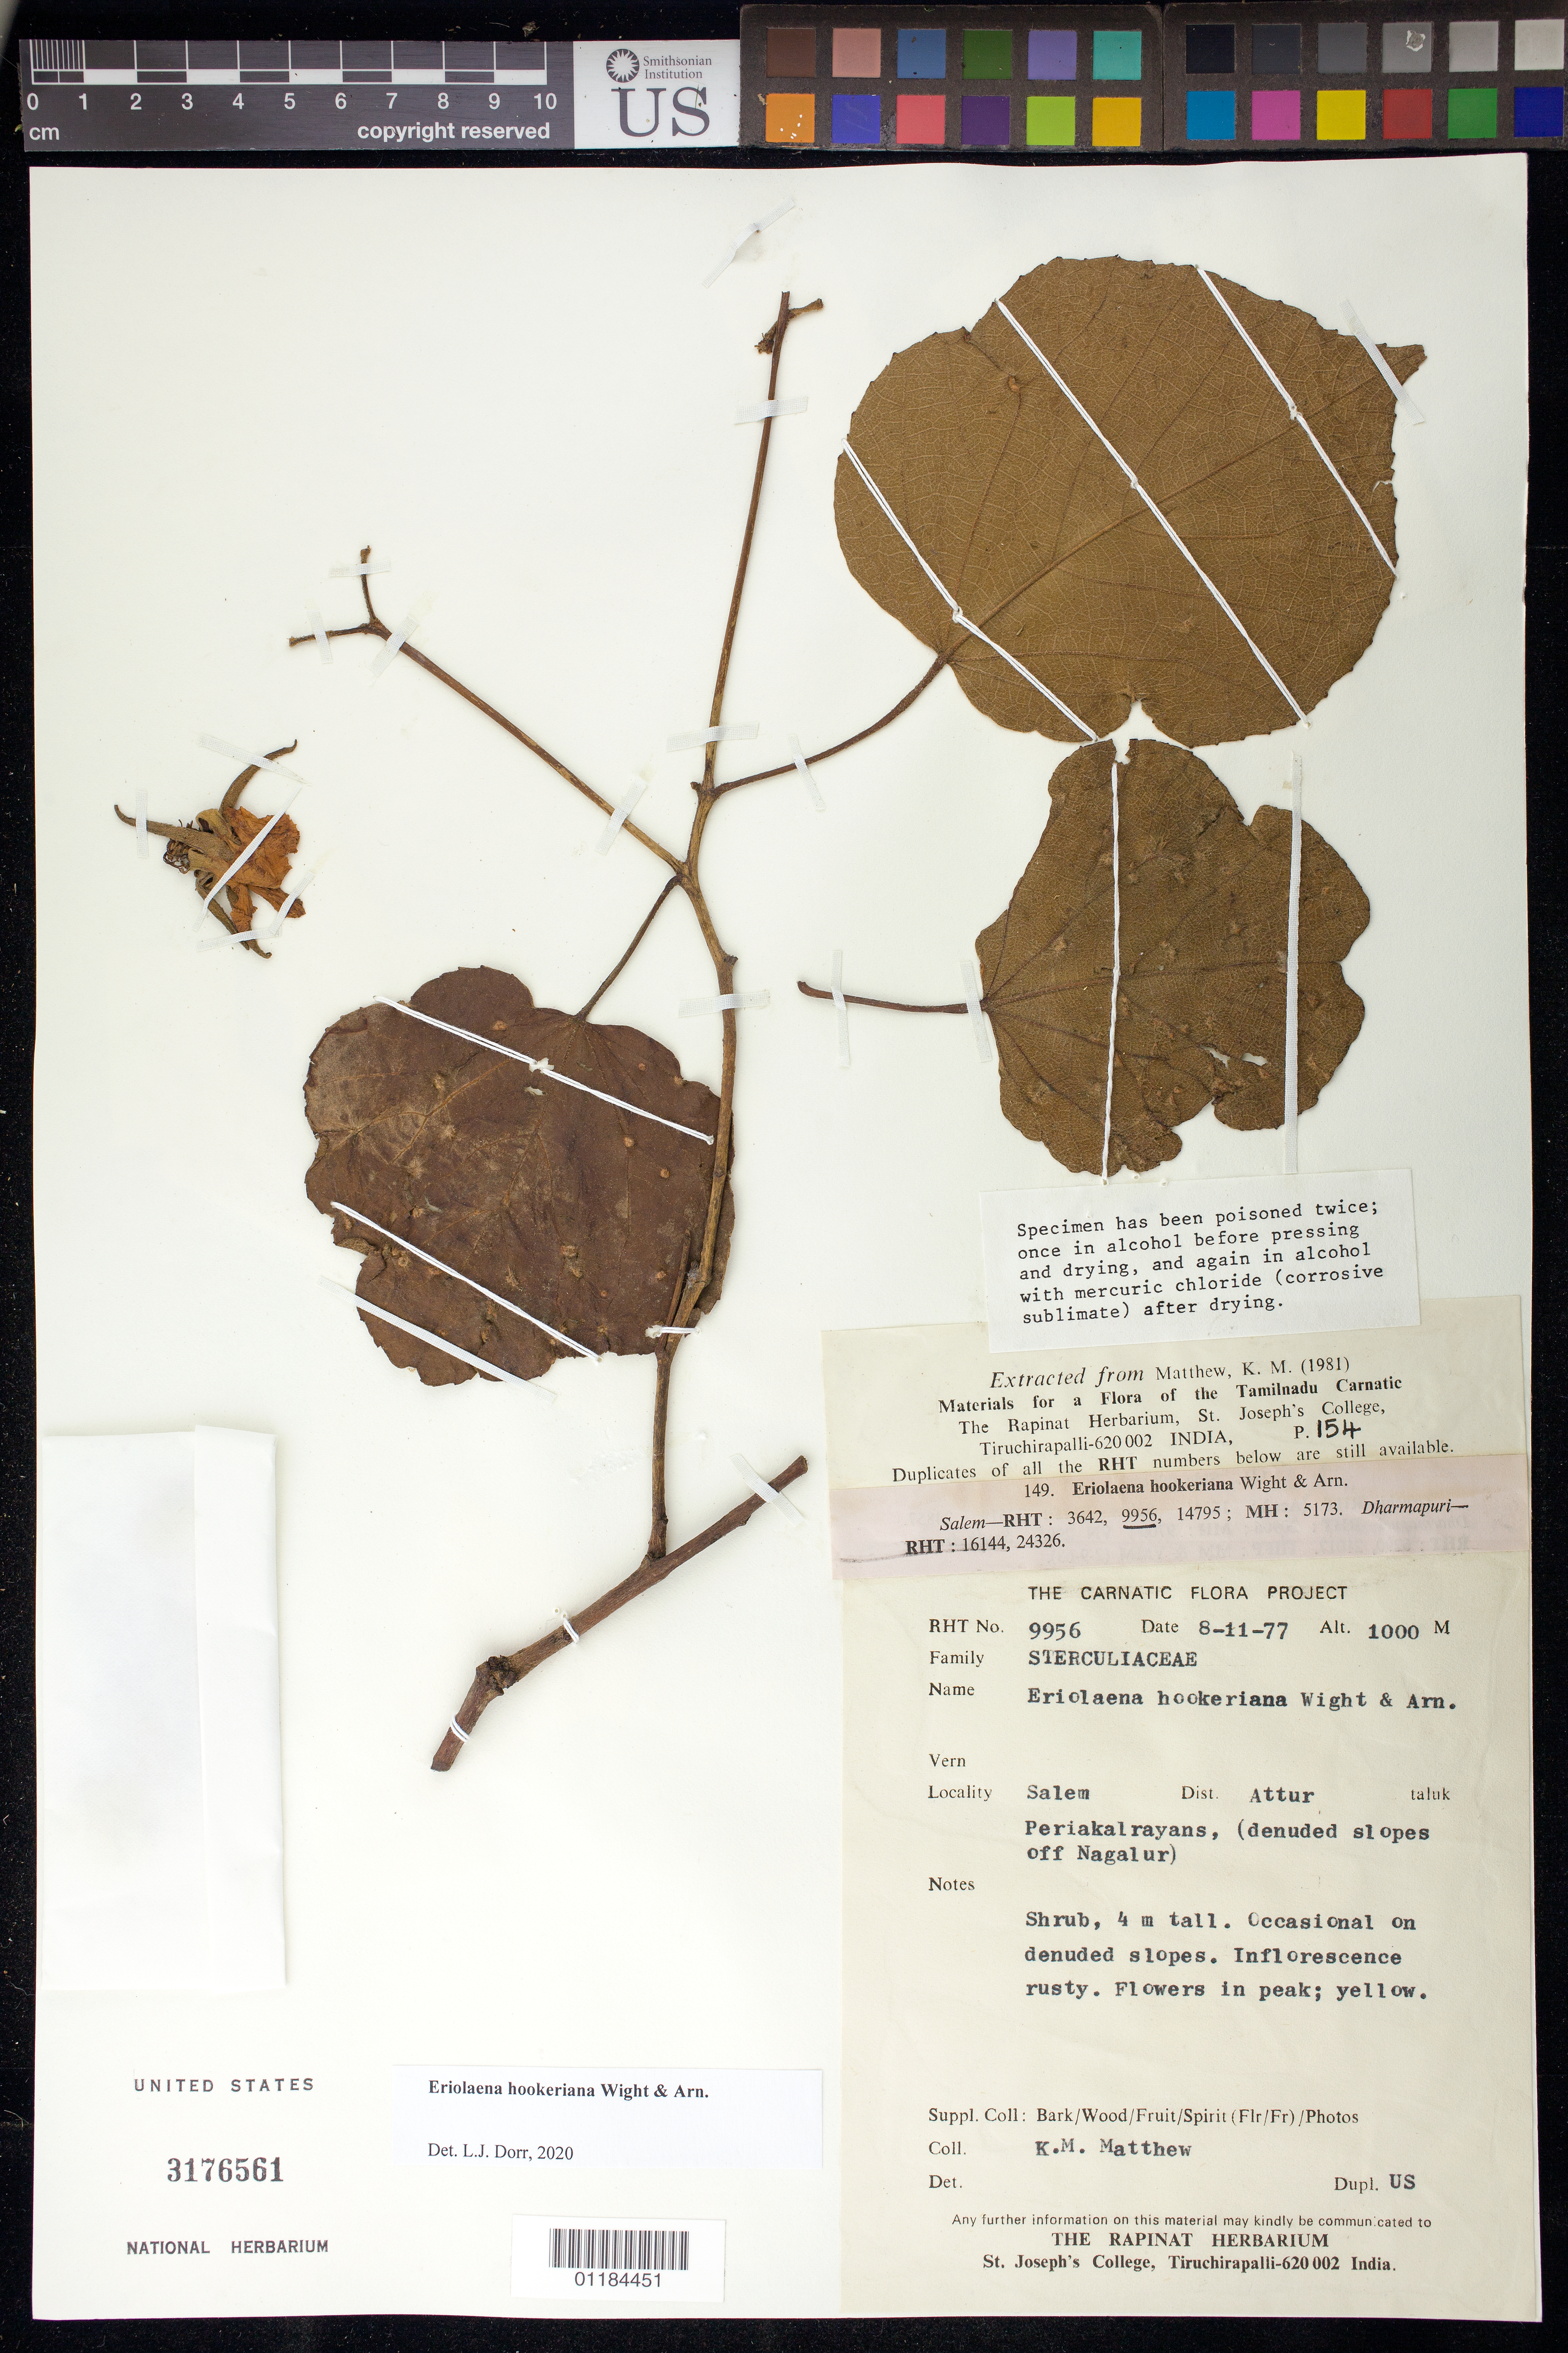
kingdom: Plantae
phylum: Tracheophyta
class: Magnoliopsida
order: Malvales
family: Malvaceae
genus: Eriolaena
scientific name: Eriolaena hookeriana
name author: Wight & Arnott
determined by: Dorr, L. J., (BOT), Smithsonian Institution - National Museum of Natural History (UNITED STATES)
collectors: K. M. Matthew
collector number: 9956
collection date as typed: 8-11-77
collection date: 1977-11-08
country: India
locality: Salem. Dist. Attur taluk. Periakalrayans (denuded slopes off Nagalur)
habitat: denuded slopes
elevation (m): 1000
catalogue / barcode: US 3176561